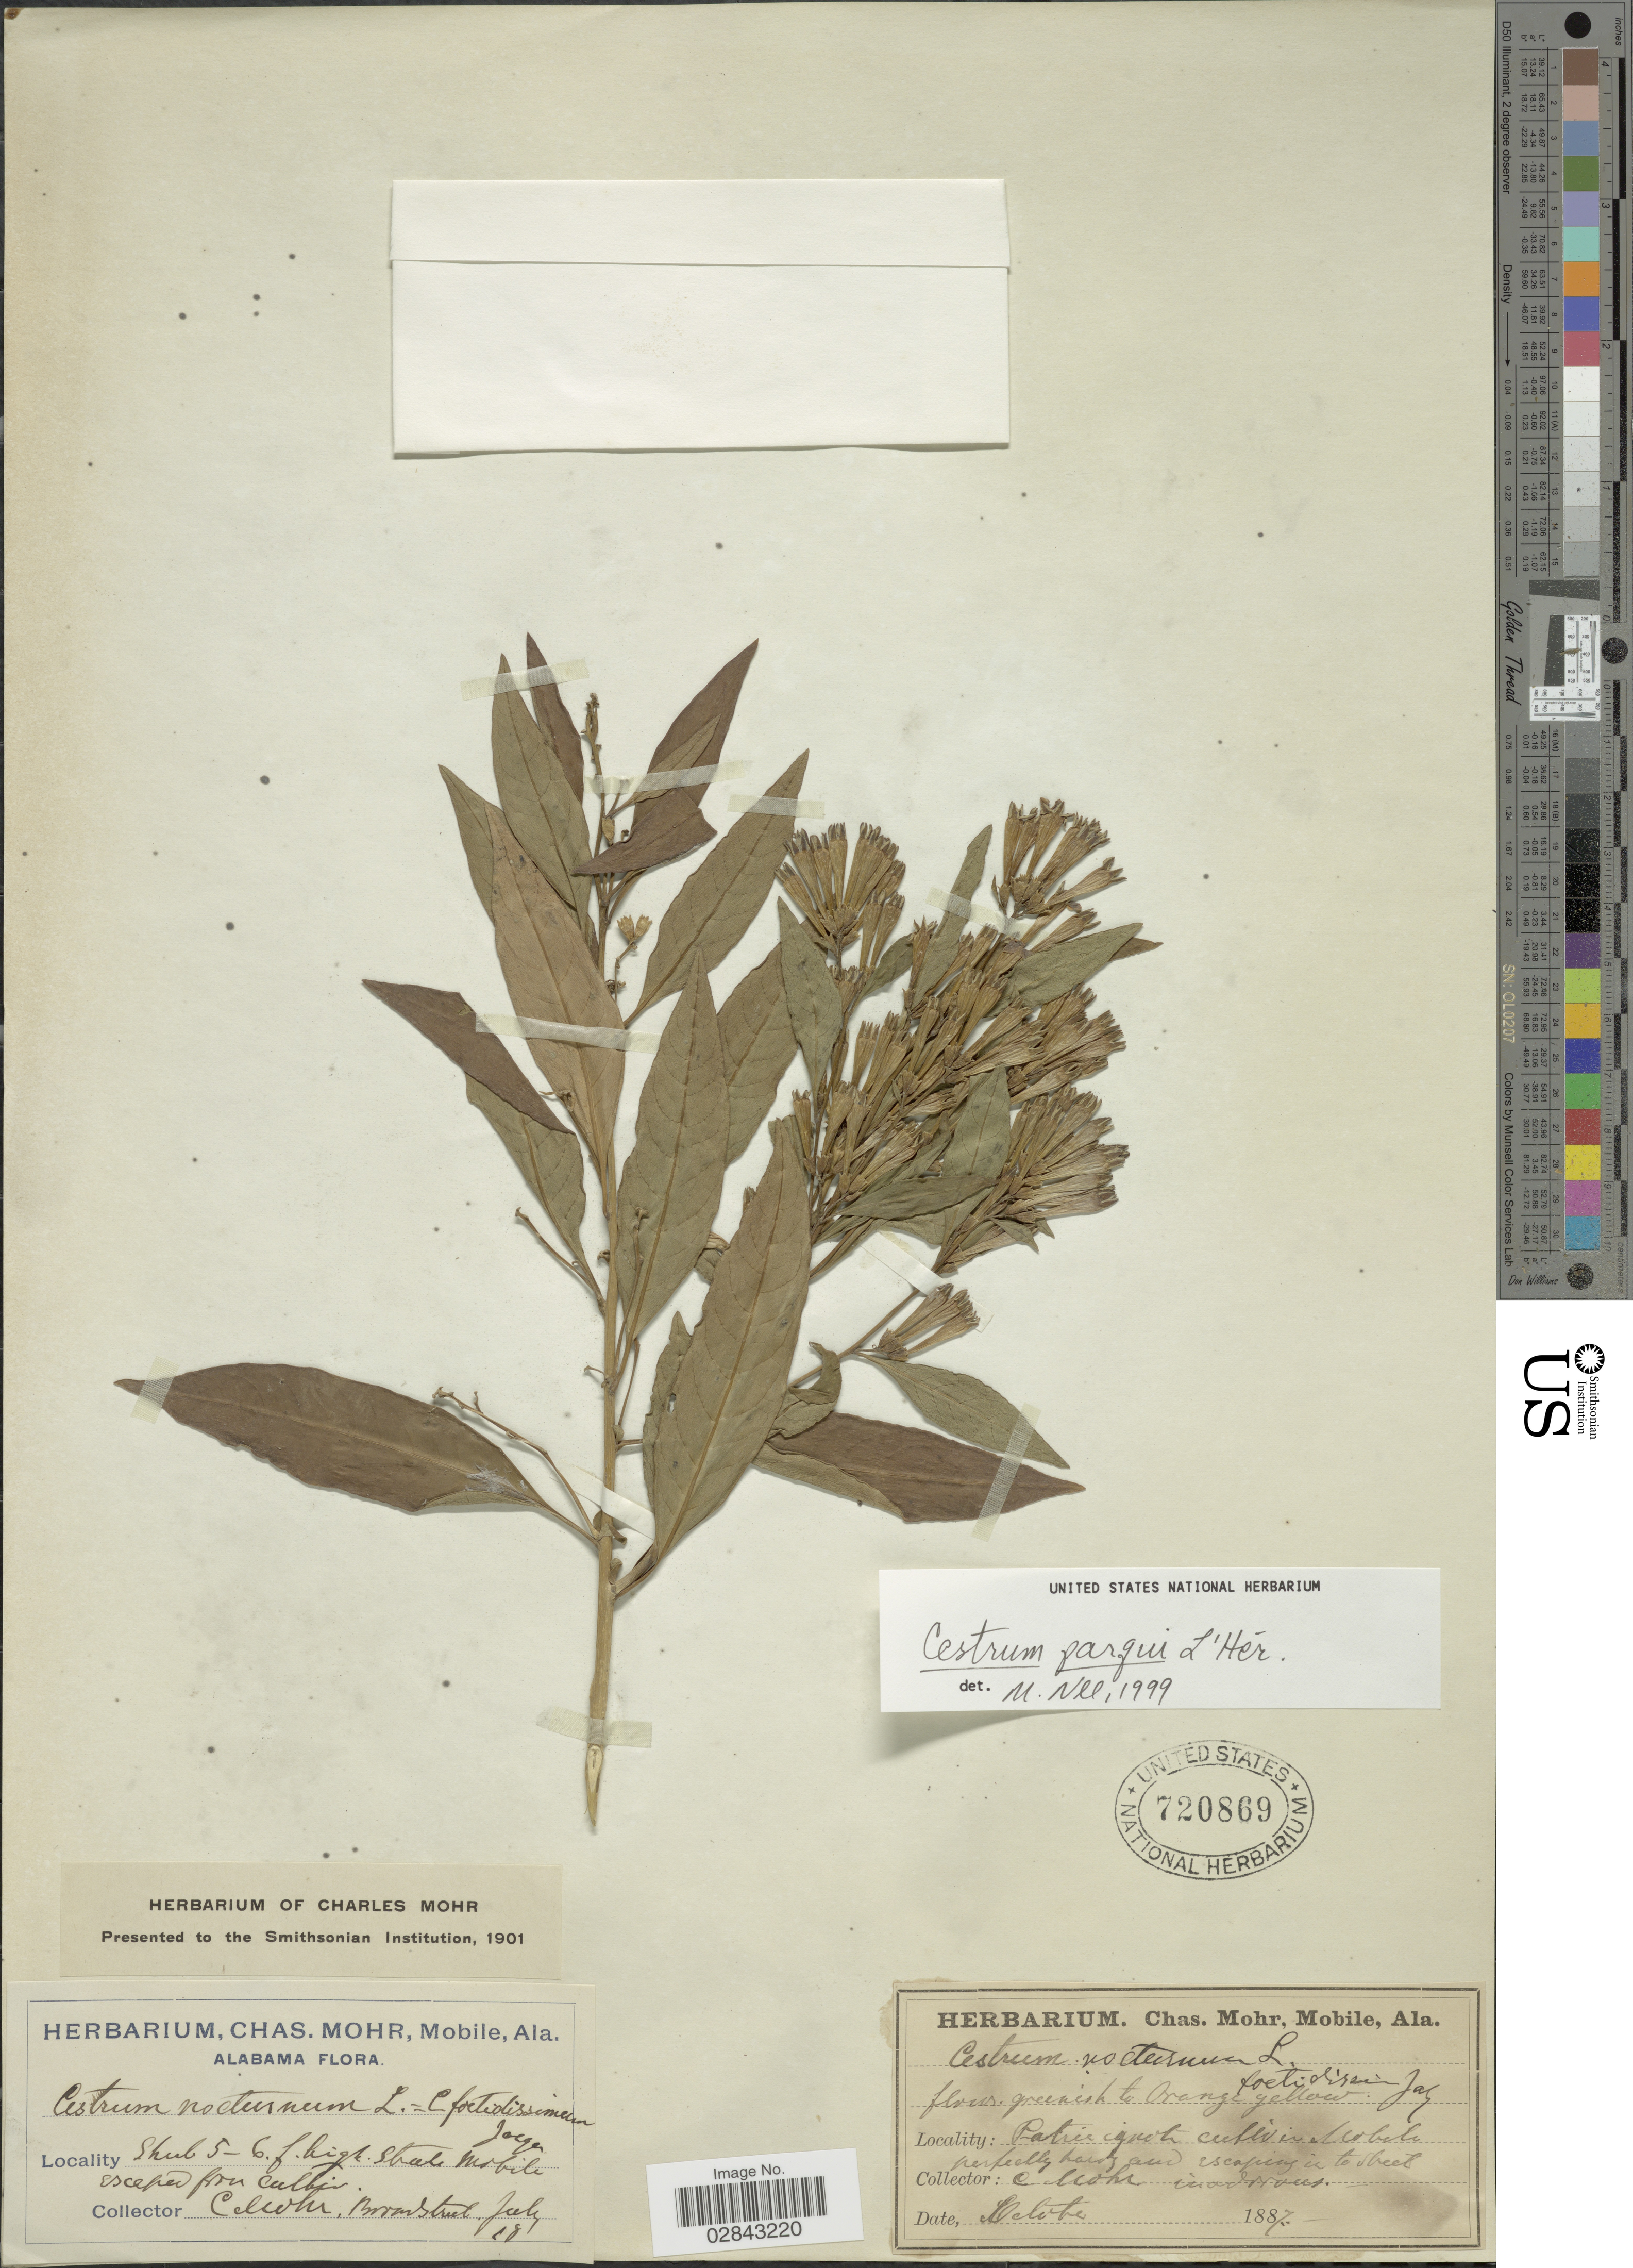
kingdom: Plantae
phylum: Tracheophyta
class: Magnoliopsida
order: Solanales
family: Solanaceae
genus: Cestrum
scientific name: Cestrum parqui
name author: L'Hér.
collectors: Mohr, C. T. (herbarium)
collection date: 1887-10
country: United States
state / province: Alabama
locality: Cultiv in Mobile.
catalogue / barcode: US 720869-2